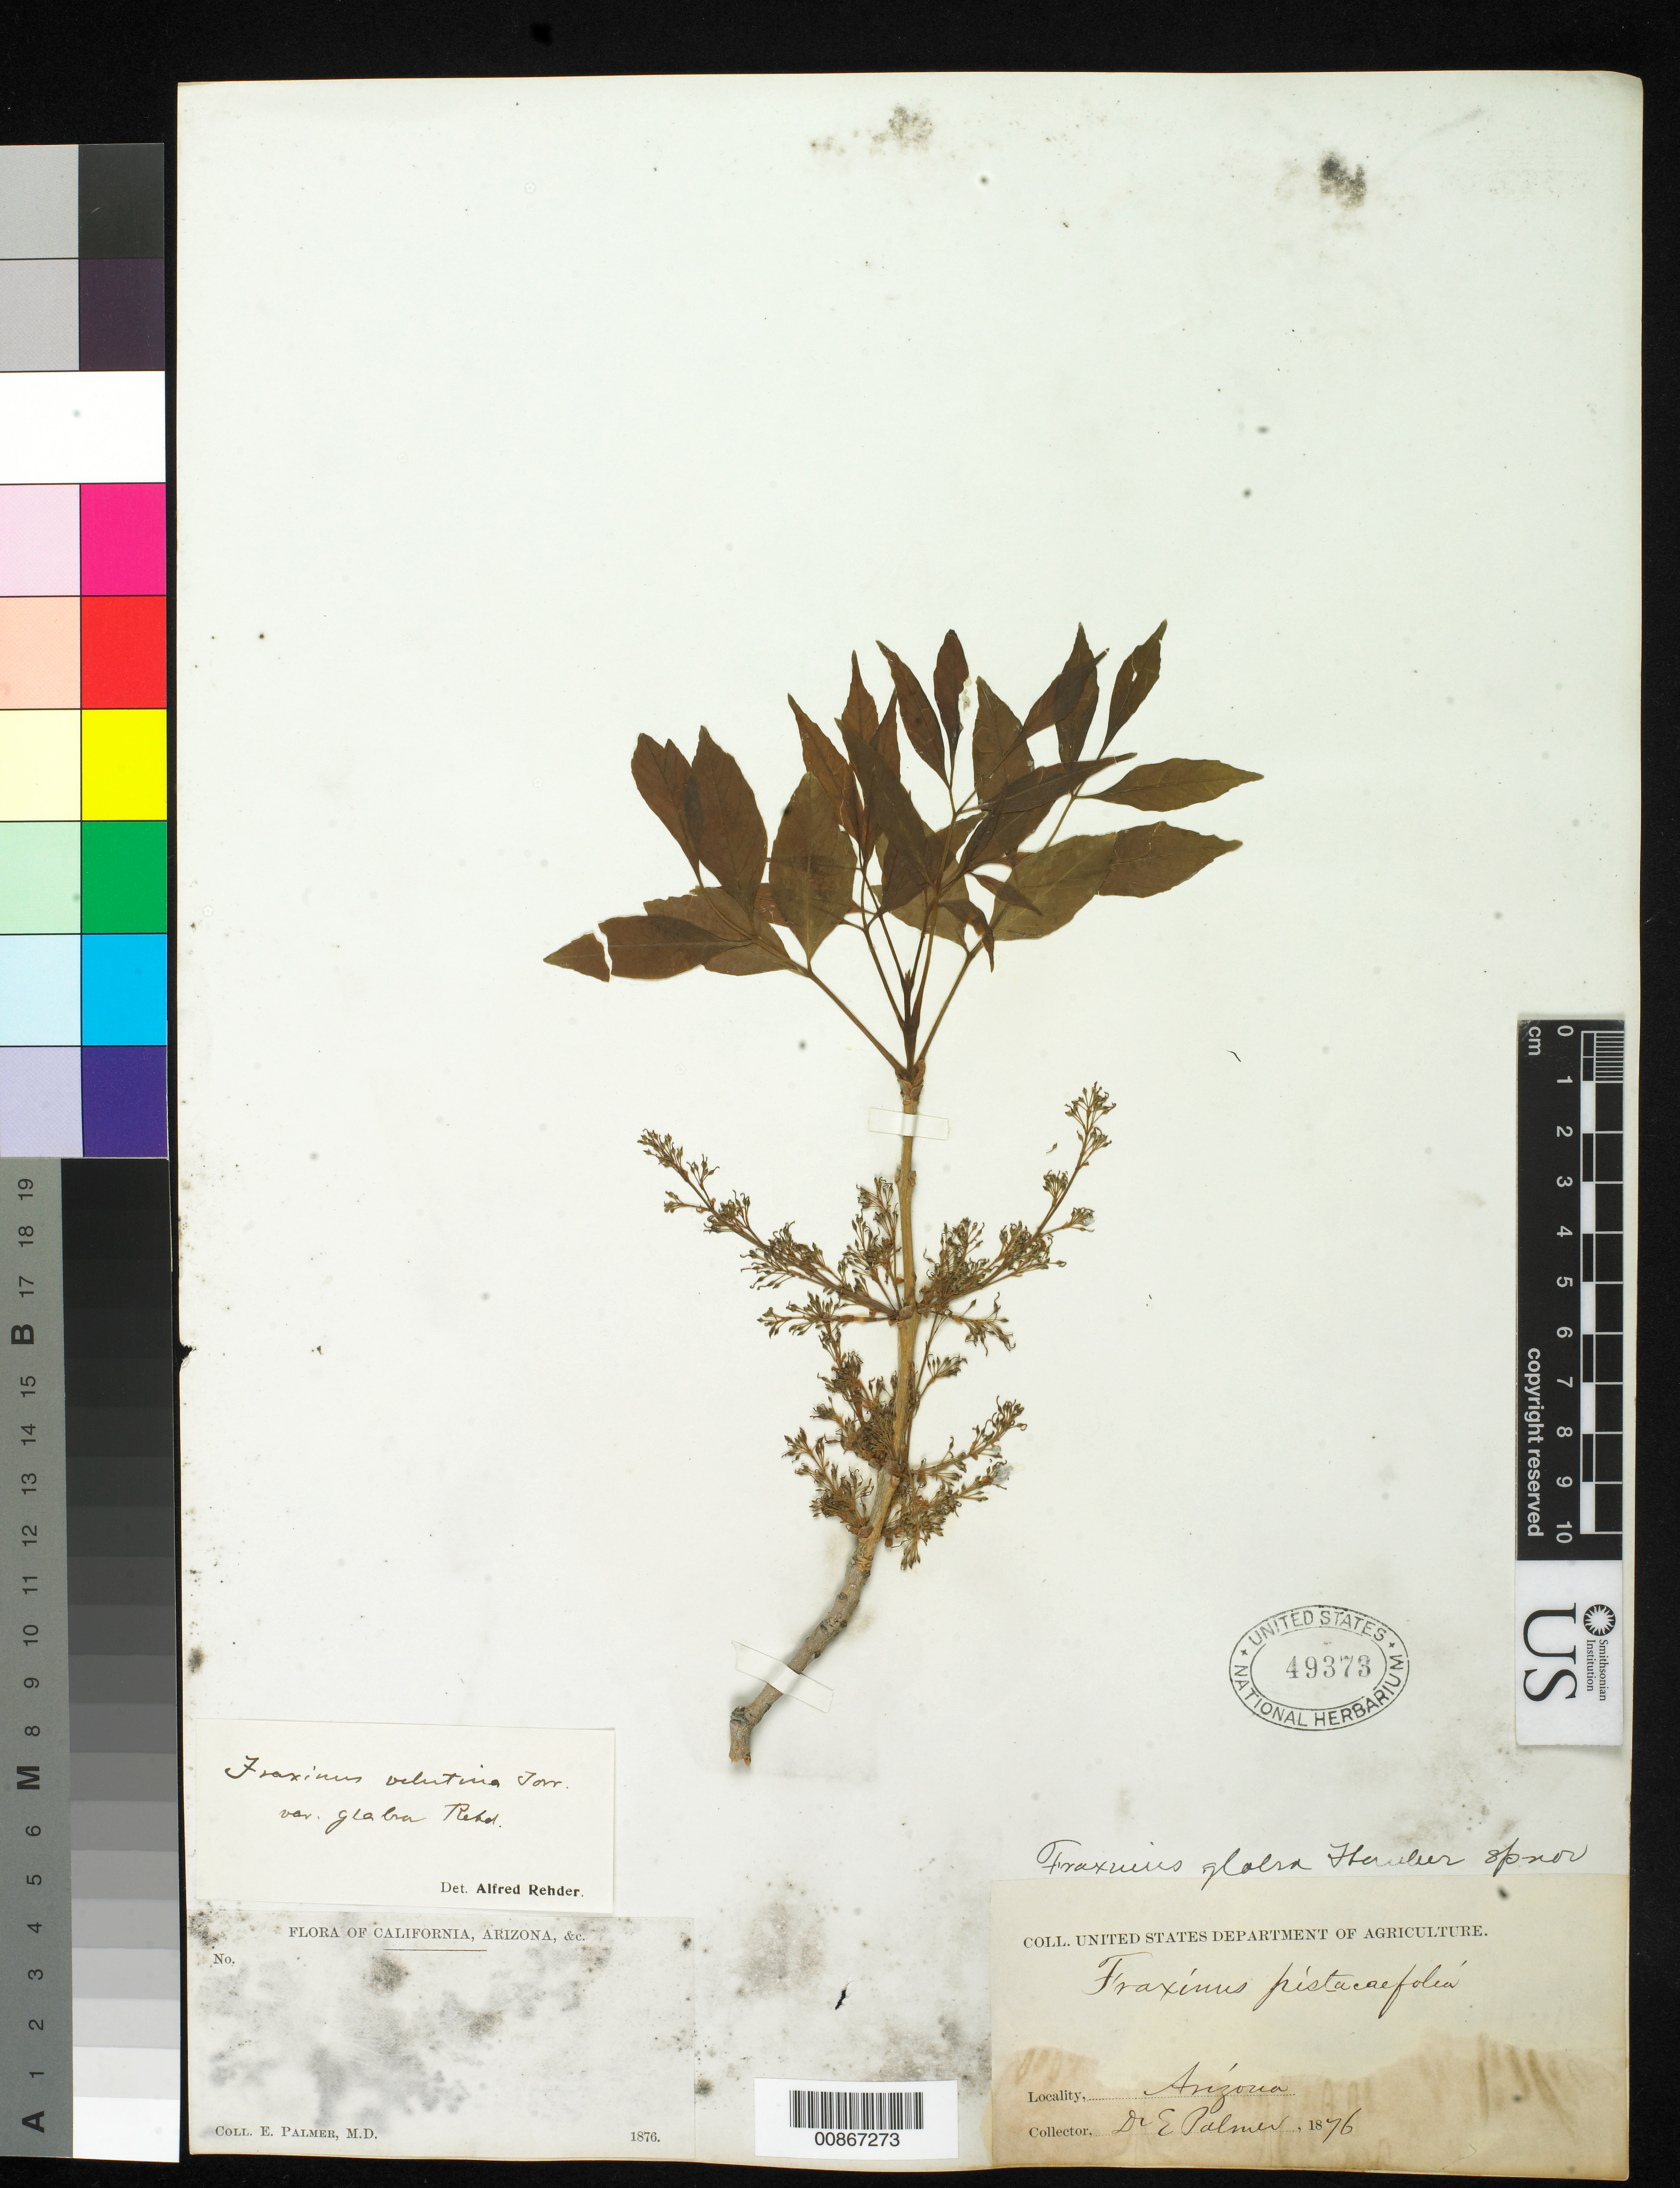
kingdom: Plantae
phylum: Tracheophyta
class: Magnoliopsida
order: Lamiales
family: Oleaceae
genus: Fraxinus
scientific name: Fraxinus velutina var. glabra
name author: Rehder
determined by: Rehder, Alfred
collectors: E. Palmer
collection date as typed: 1876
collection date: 1876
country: United States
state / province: Arizona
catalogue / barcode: US 49373